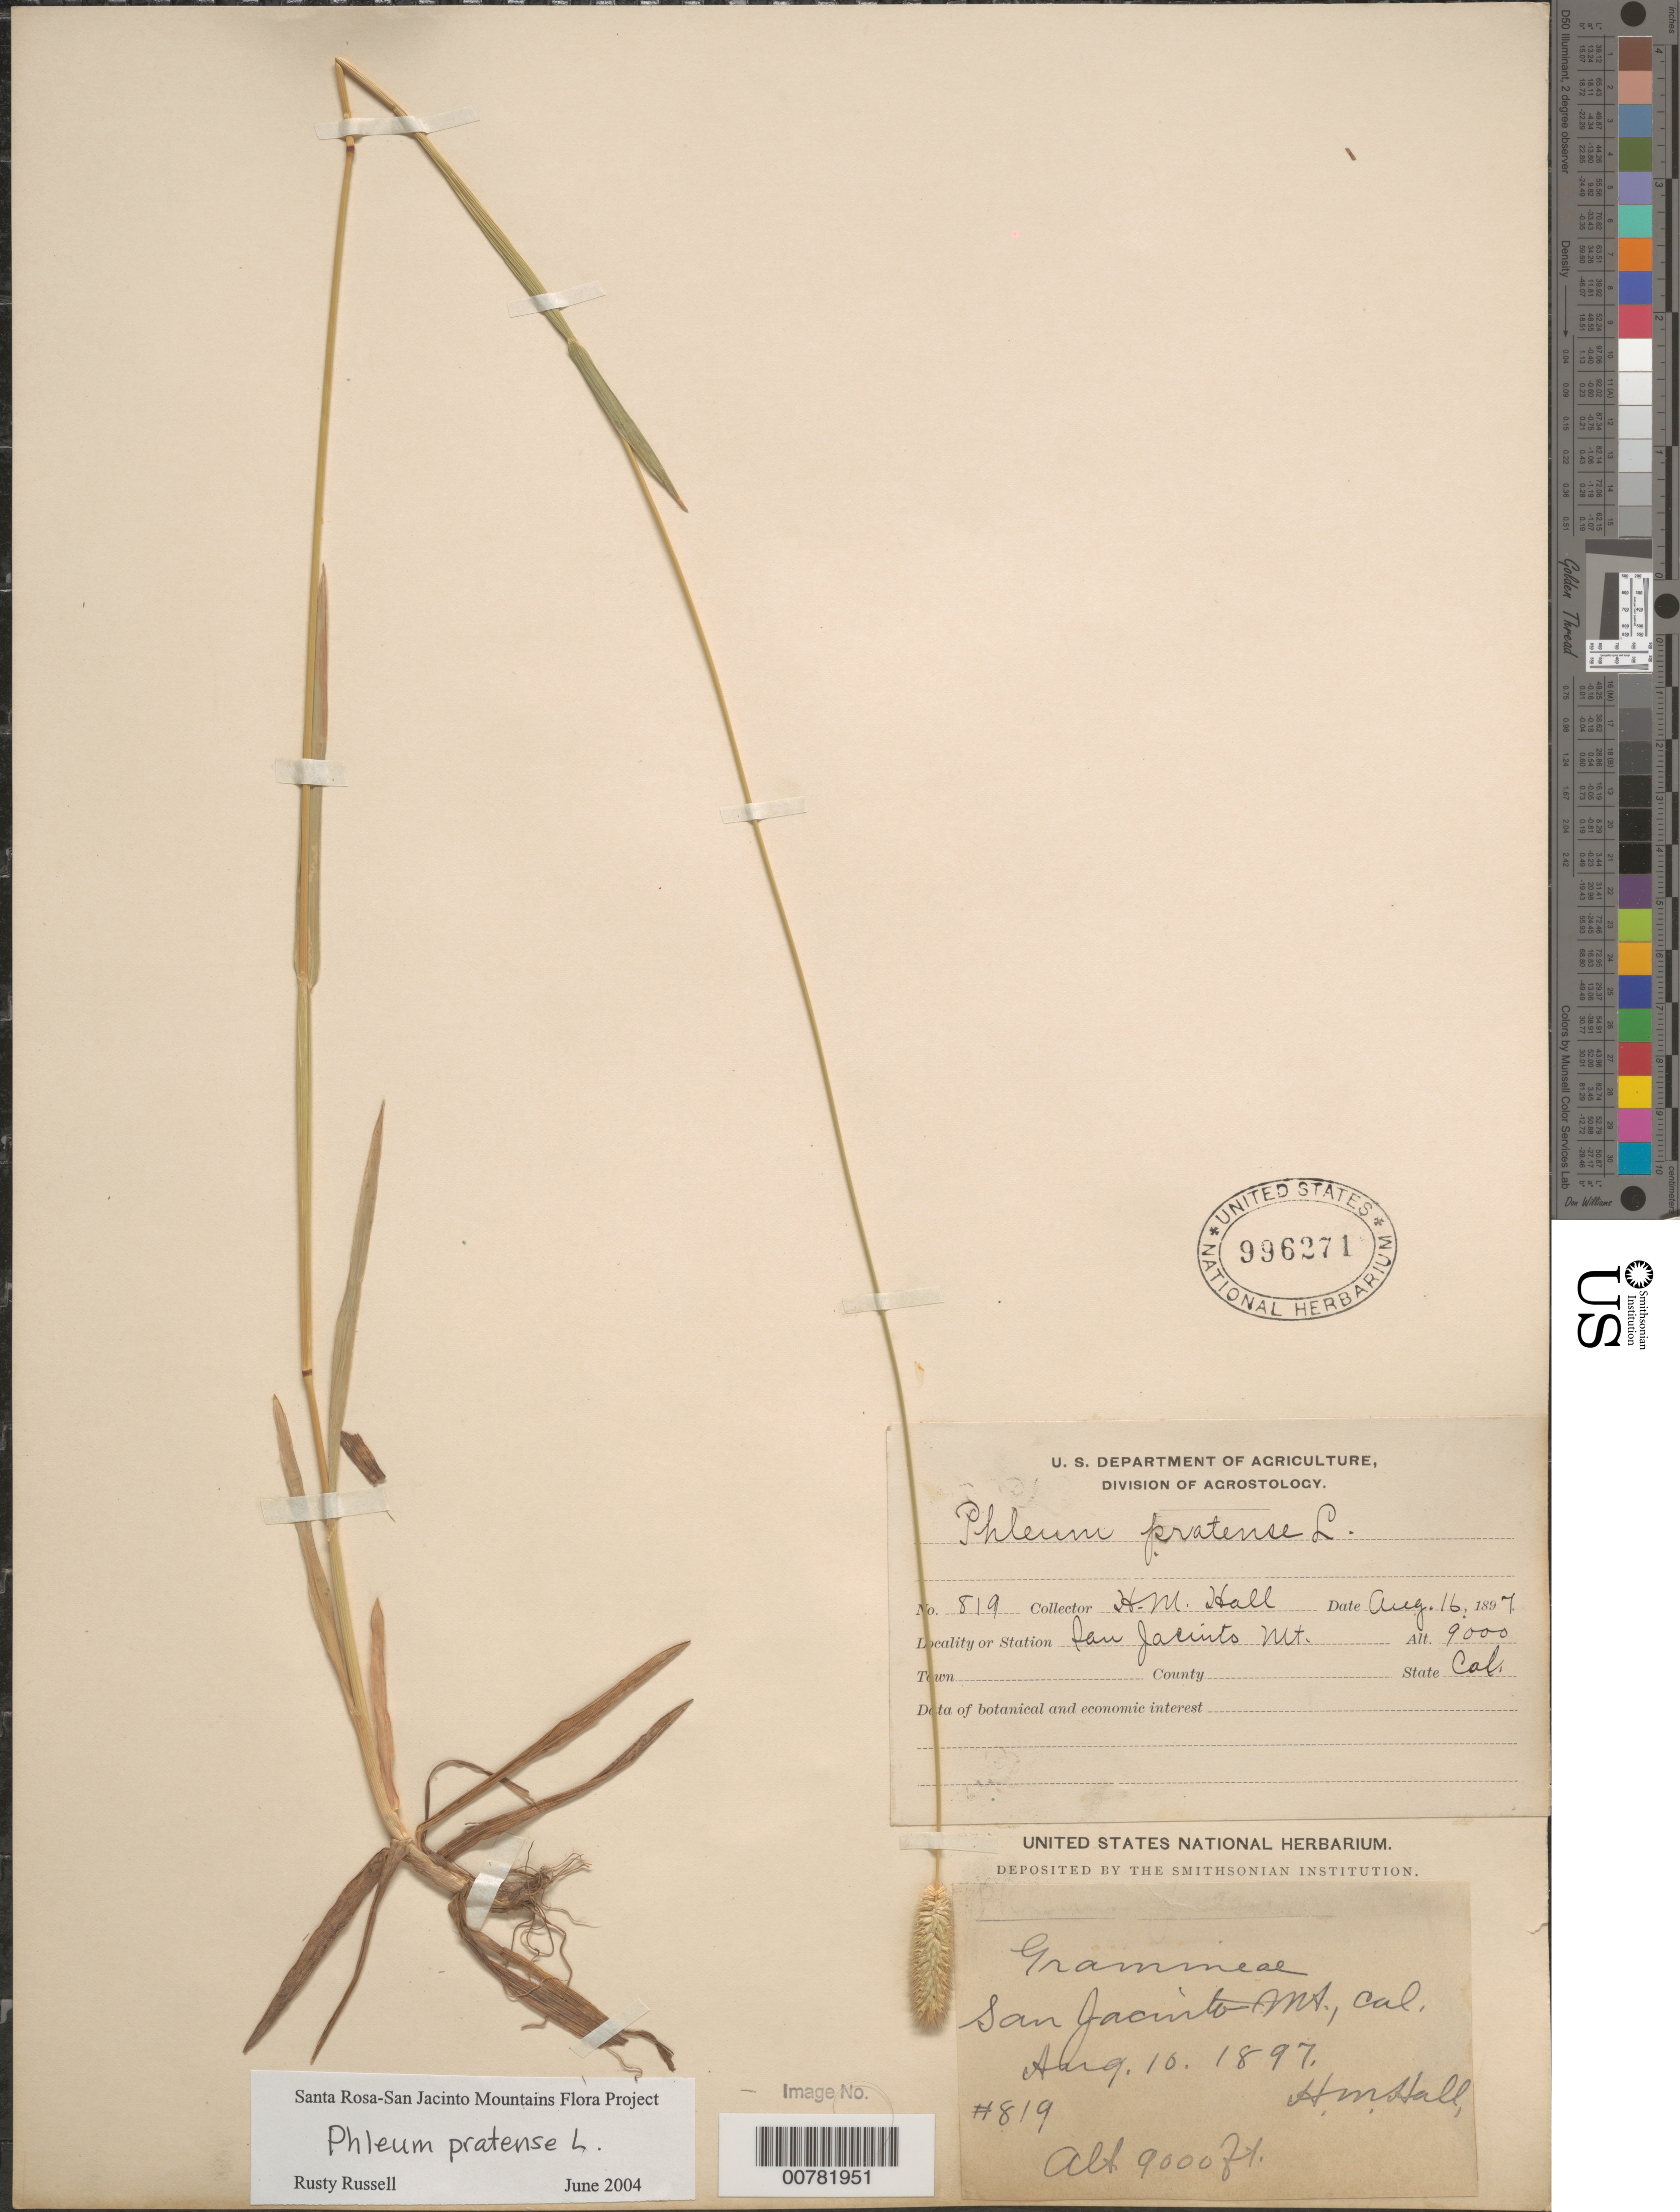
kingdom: Plantae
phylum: Tracheophyta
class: Liliopsida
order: Poales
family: Poaceae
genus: Phleum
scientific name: Phleum pratense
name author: L.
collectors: H. M. Hall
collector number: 819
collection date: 1897-08-16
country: United States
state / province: California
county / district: Riverside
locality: San Jacinto Mt.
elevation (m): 2743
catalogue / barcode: US 996271